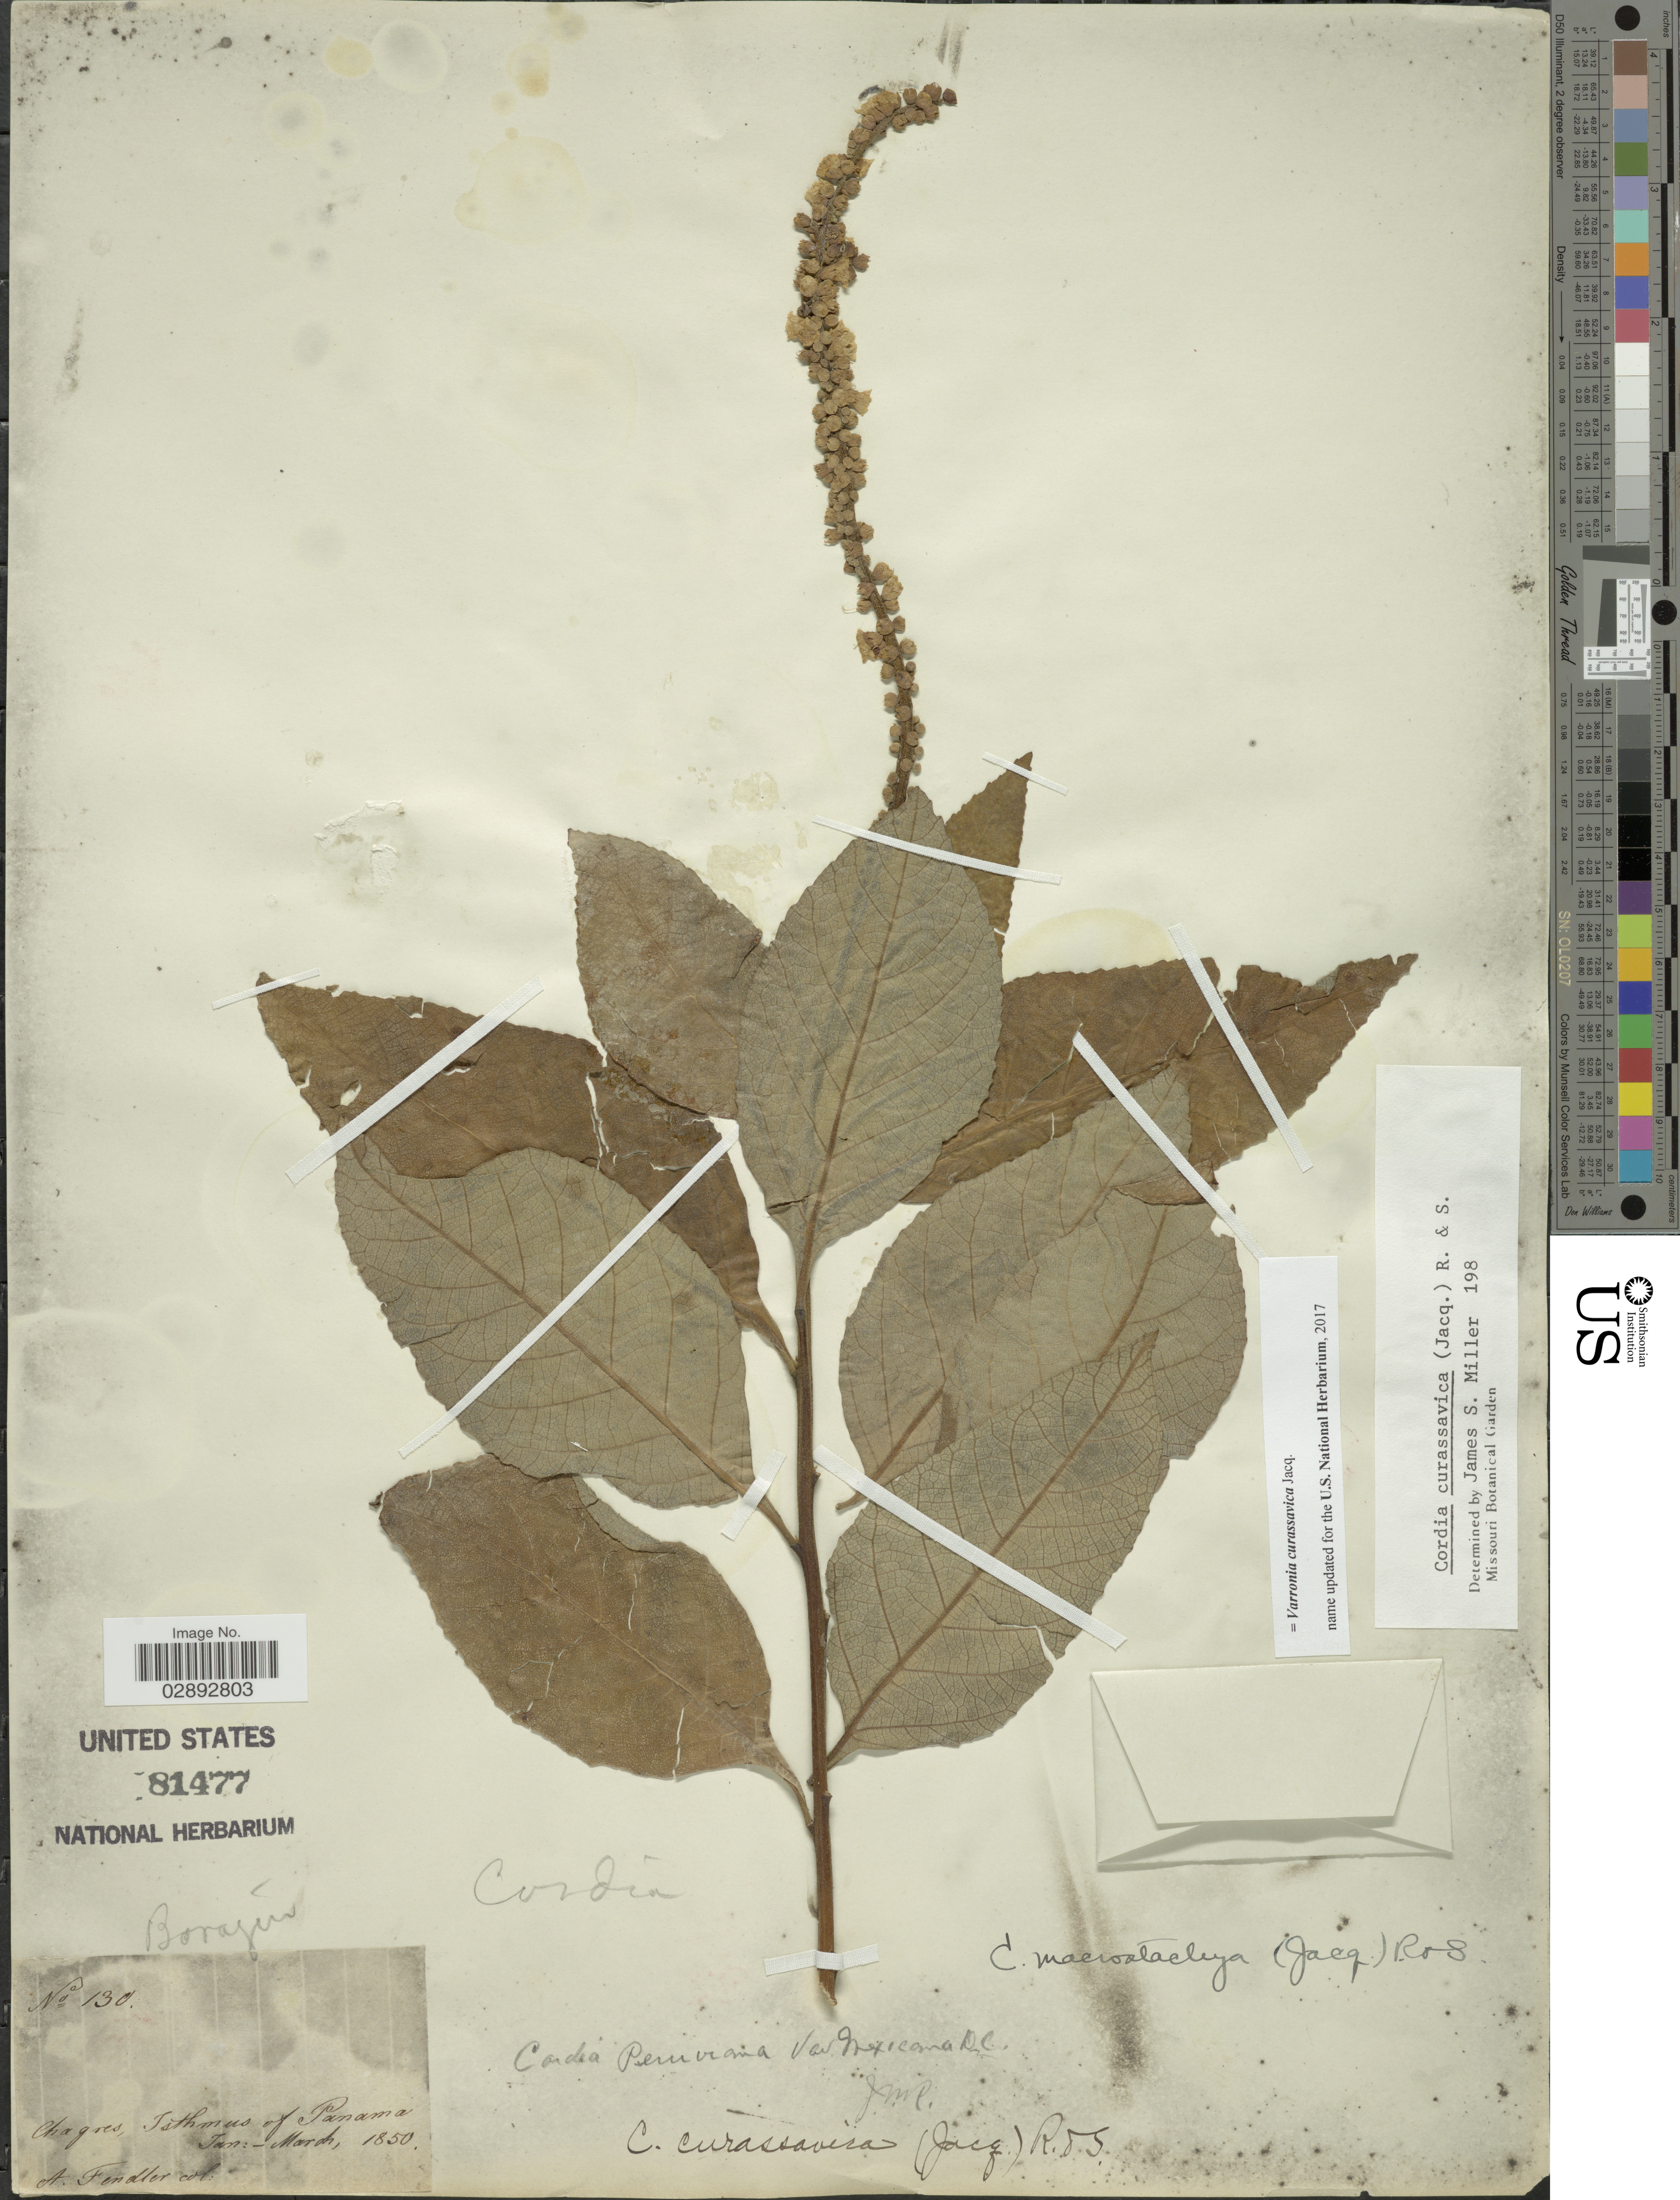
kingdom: Plantae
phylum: Tracheophyta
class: Magnoliopsida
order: Boraginales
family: Cordiaceae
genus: Varronia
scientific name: Varronia curassavica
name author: Jacq.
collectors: A. Fendler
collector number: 130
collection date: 1850-01/1850-03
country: Panama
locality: Chagres, Isthmus of Panama.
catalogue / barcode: US 81477